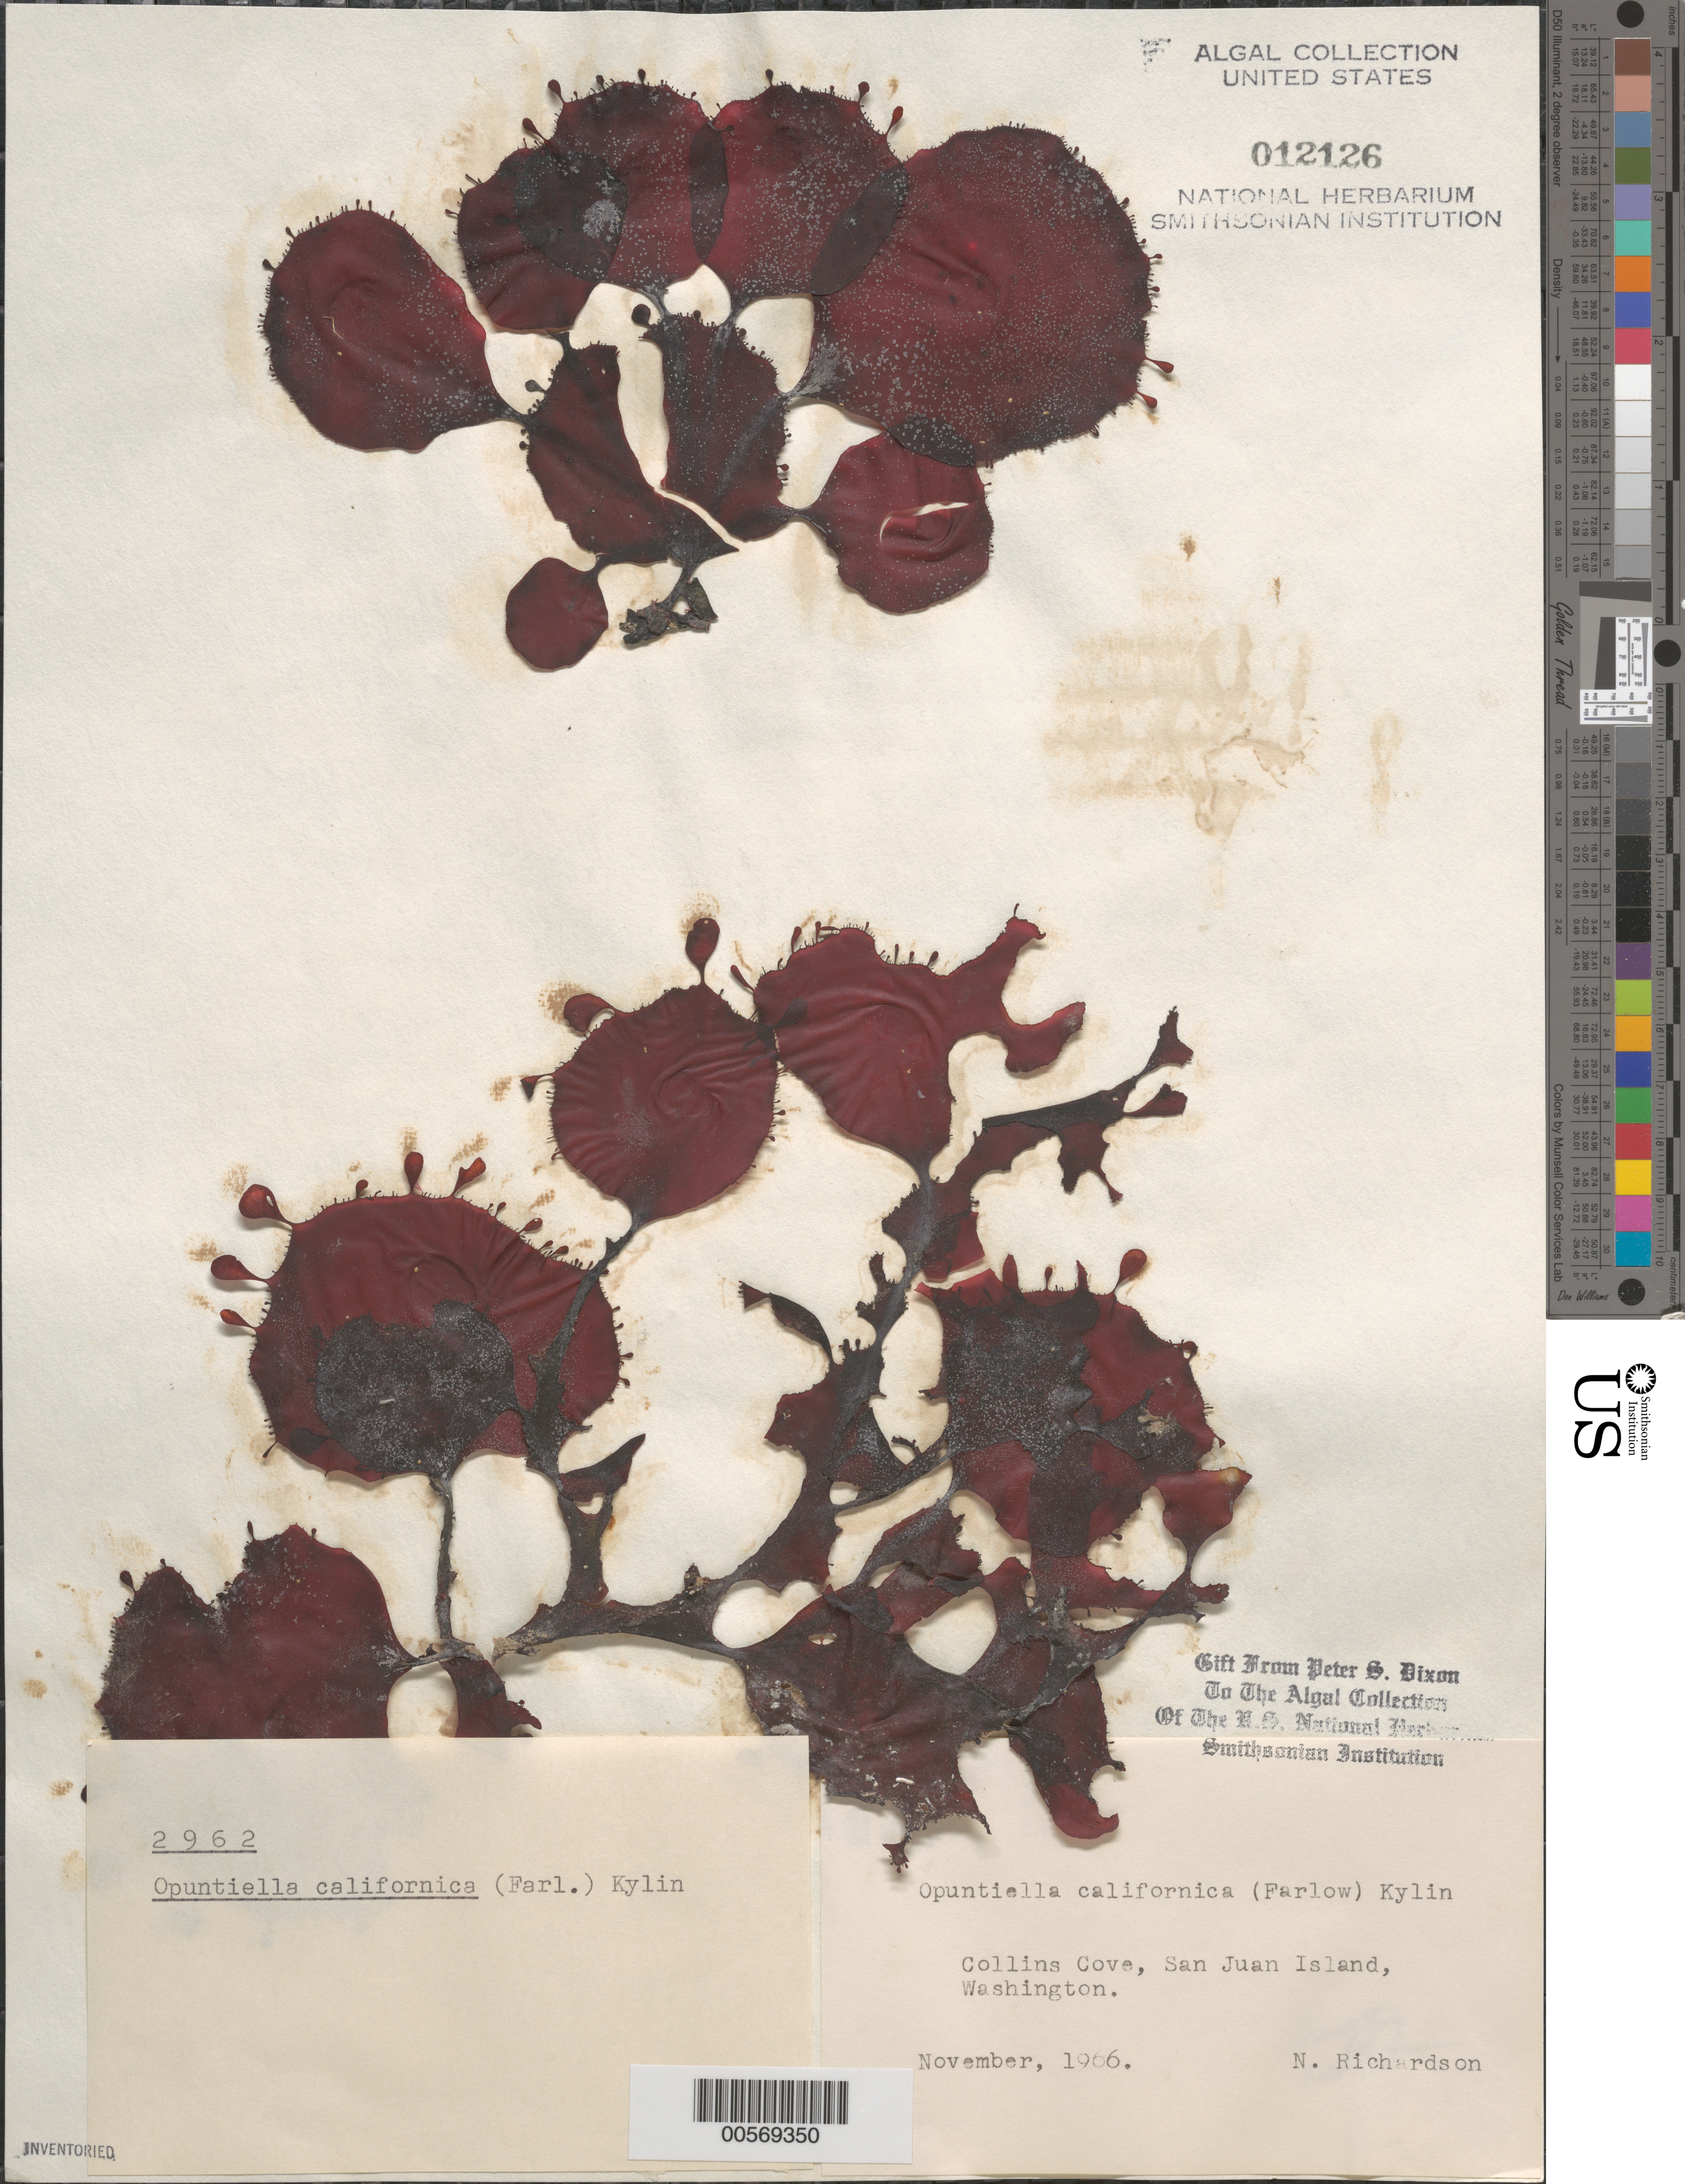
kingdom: Plantae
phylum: Rhodophyta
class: Florideophyceae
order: Gigartinales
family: Furcellariaceae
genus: Opuntiella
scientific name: Opuntiella californica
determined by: Dixon, P. S.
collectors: N. Richardson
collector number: PSD 2962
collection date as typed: Nov 1966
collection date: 1966-11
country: United States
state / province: Washington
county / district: San Juan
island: San Juan Island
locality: Collins Cove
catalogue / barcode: US 12126